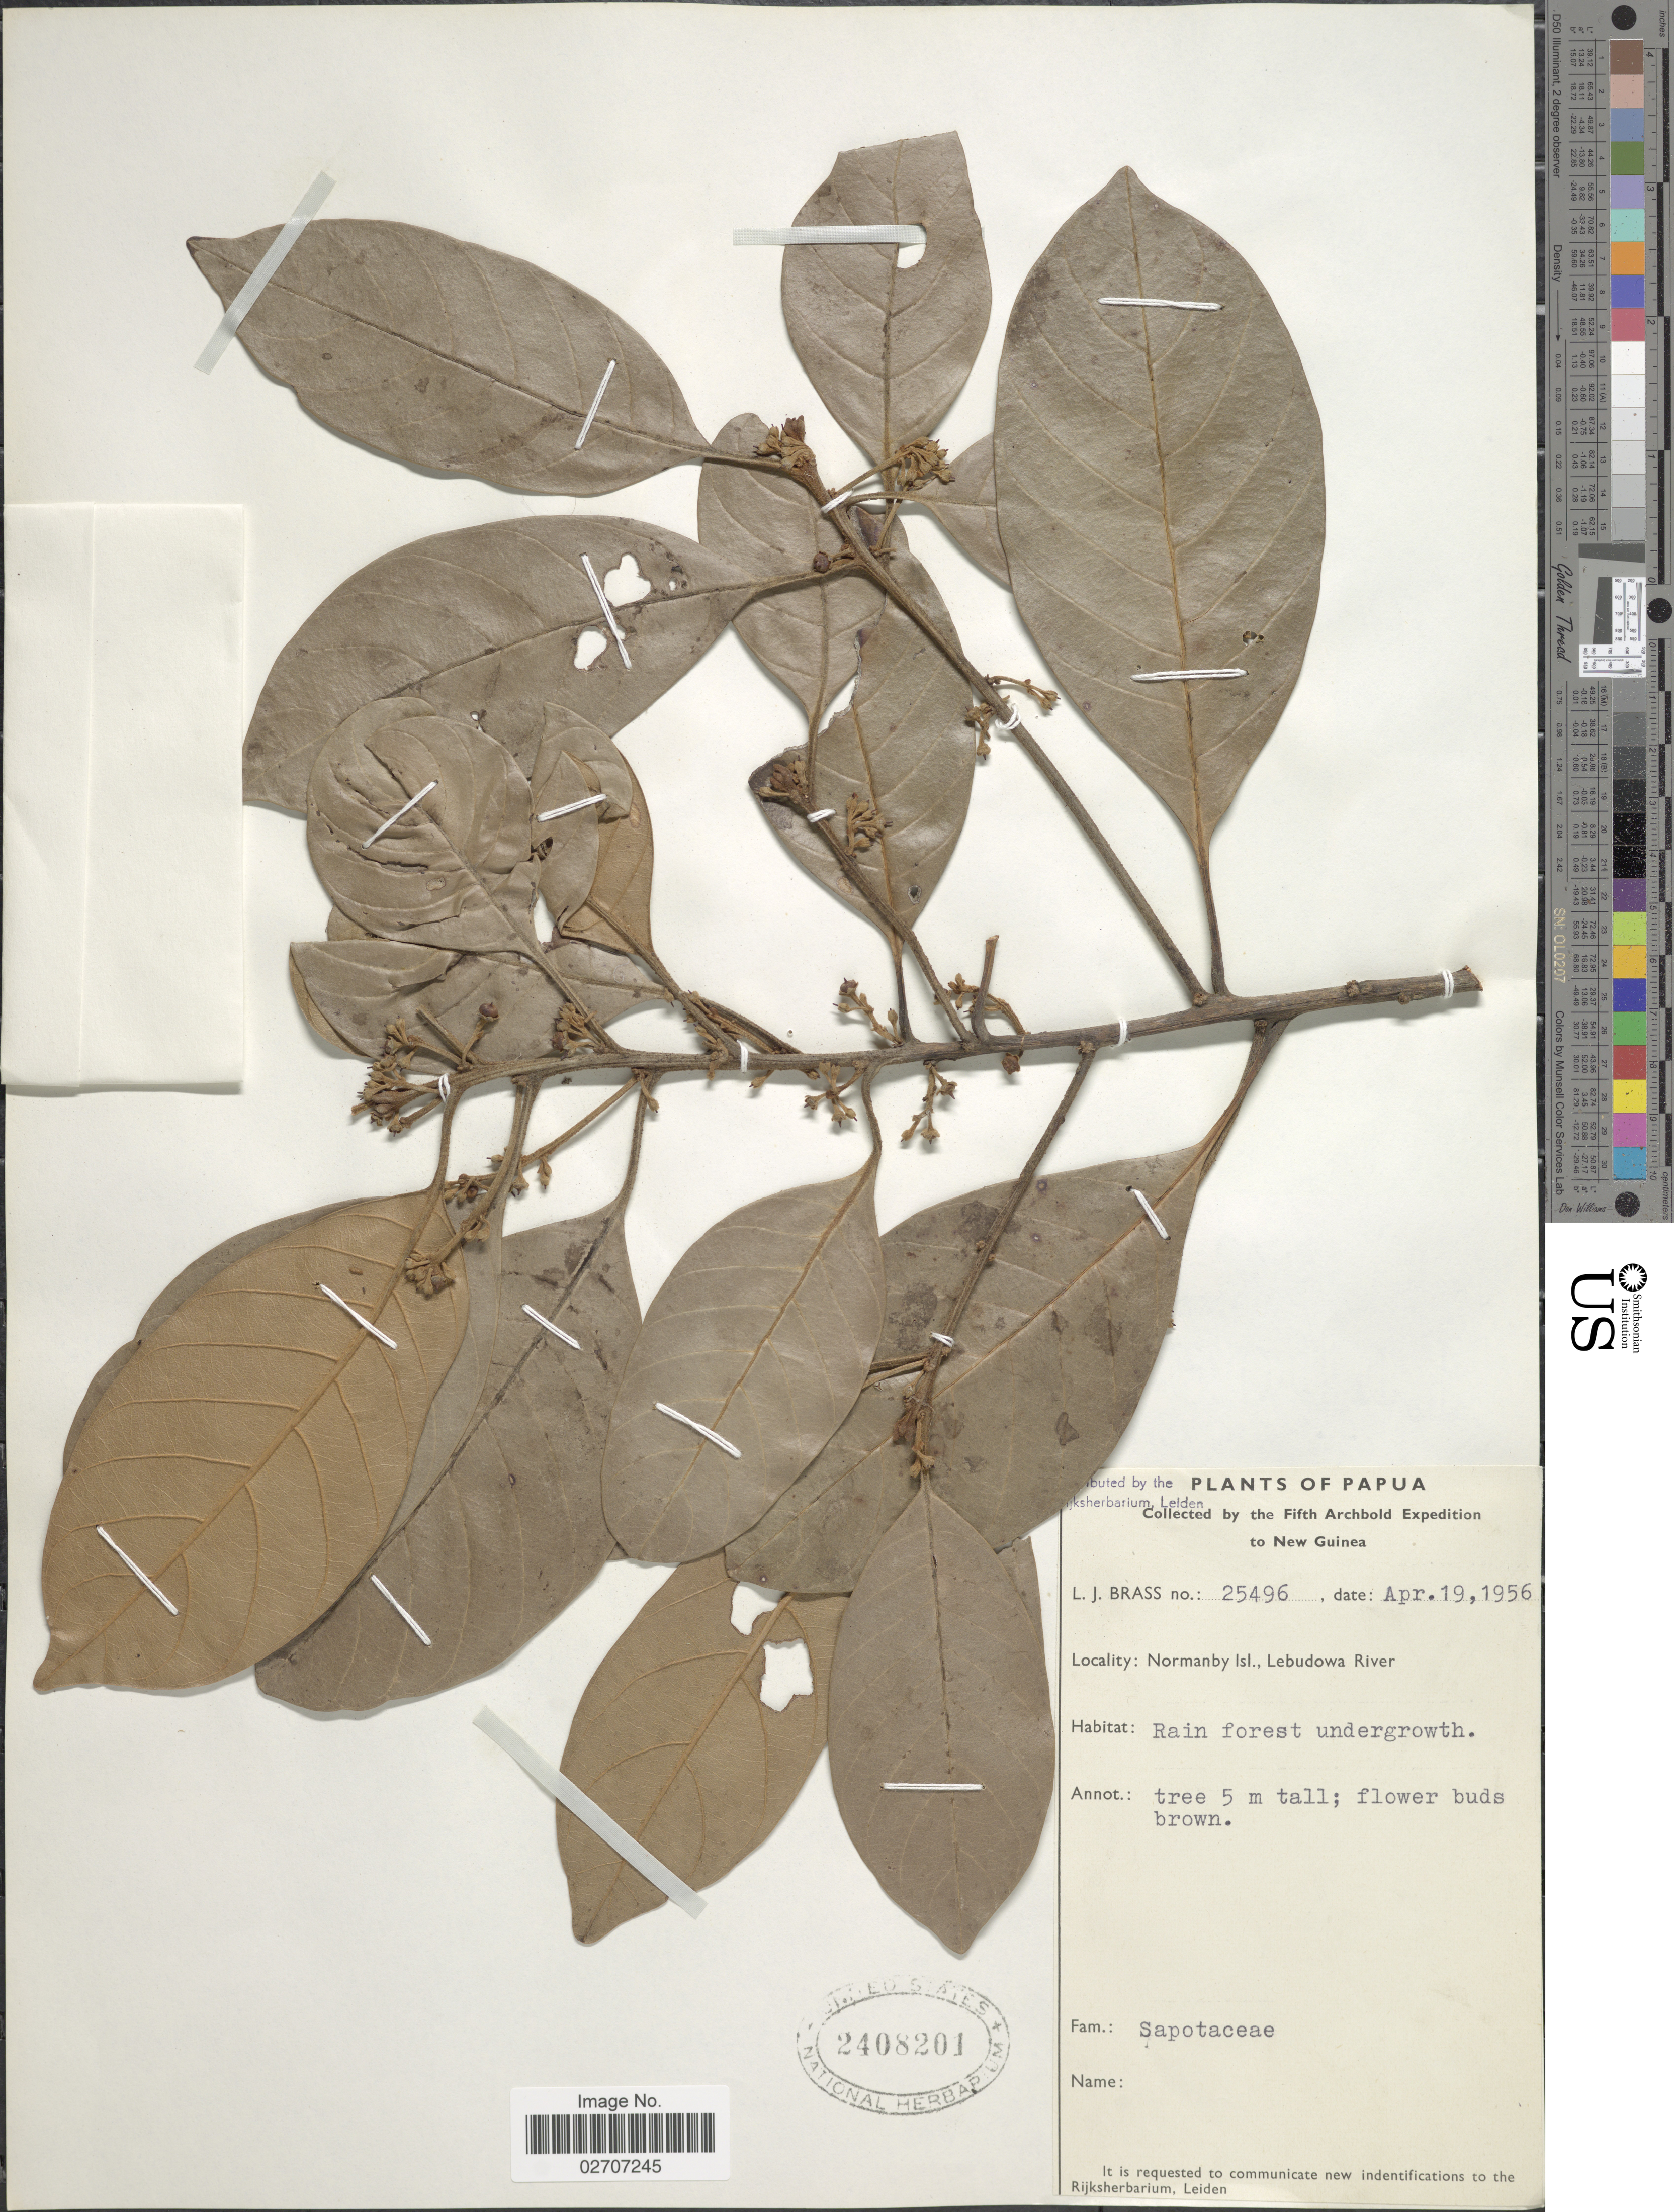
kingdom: Plantae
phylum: Tracheophyta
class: Magnoliopsida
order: Ericales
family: Sapotaceae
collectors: L. J. Brass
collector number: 25496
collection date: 1956-04-19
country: Papua New Guinea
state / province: Milne Bay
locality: Papua, New Guinea, Normanby Isl., Lebudowa River.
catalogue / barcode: US 2408201